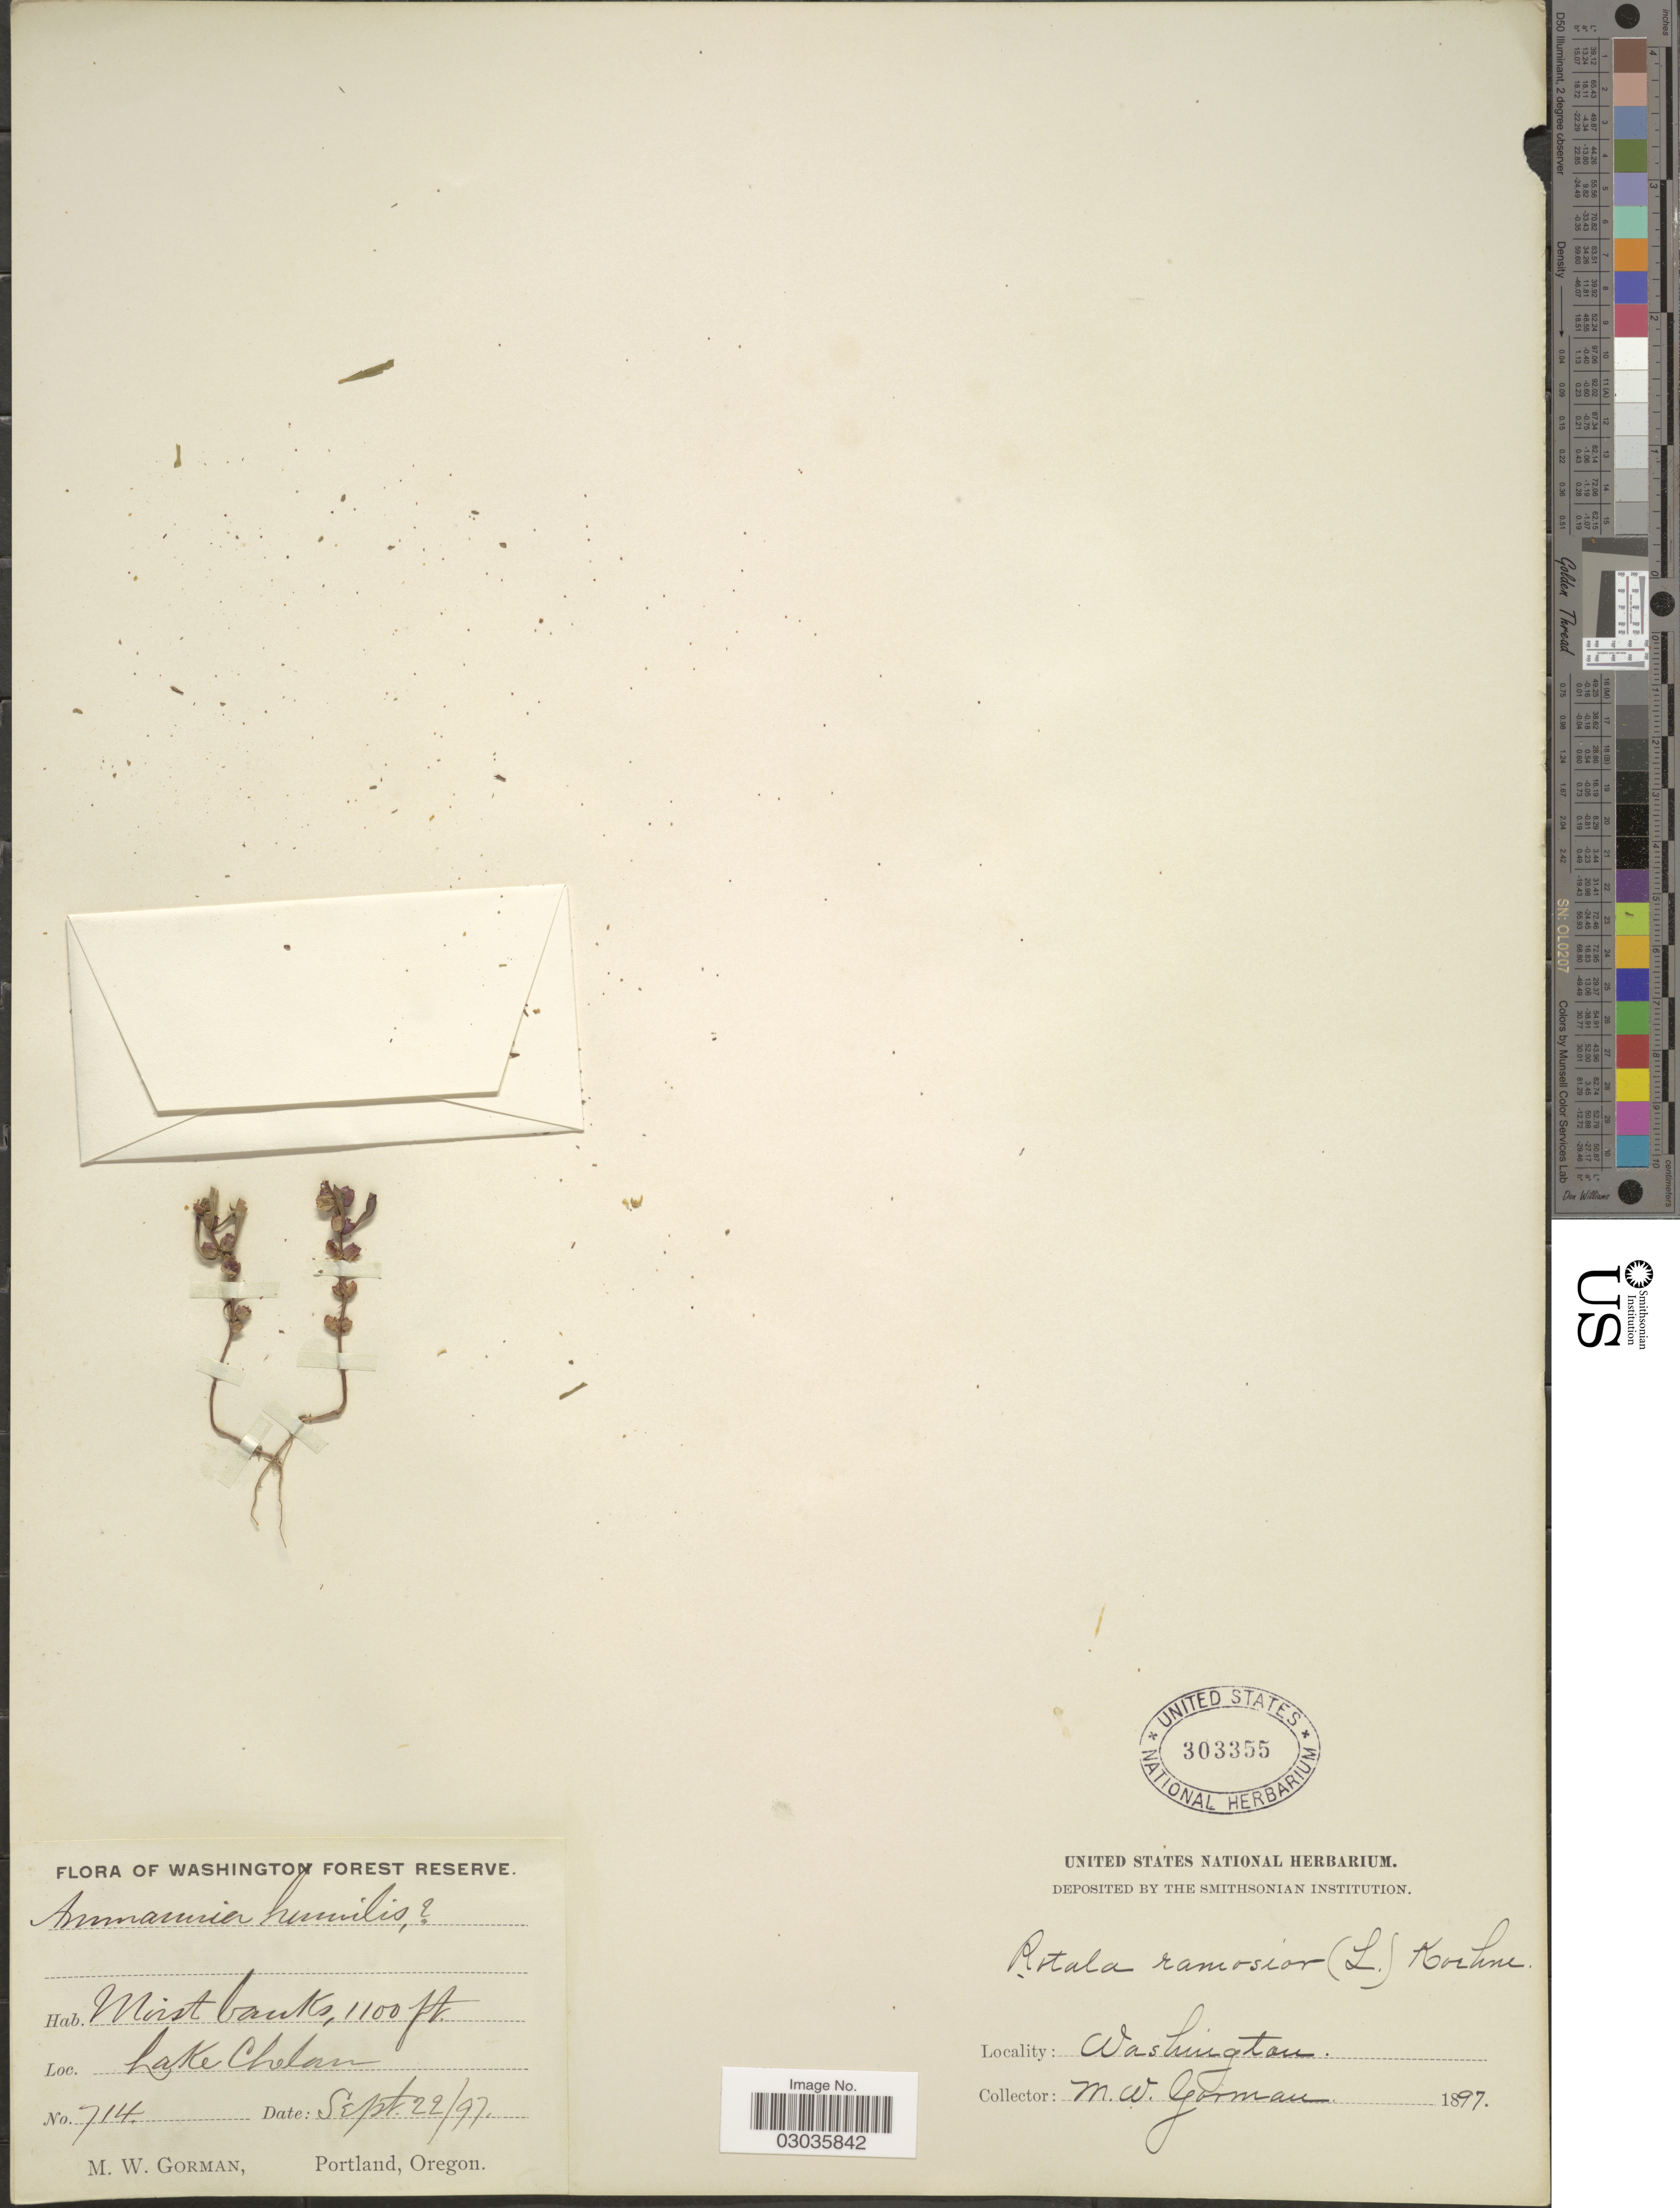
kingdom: Plantae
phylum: Tracheophyta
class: Magnoliopsida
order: Myrtales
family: Lythraceae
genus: Rotala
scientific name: Rotala ramosior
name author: (L.) Koehne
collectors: M. W. Gorman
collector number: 714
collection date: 1897-09-22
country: United States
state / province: Washington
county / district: Chelan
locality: Lake Chelan.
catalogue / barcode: US 303355